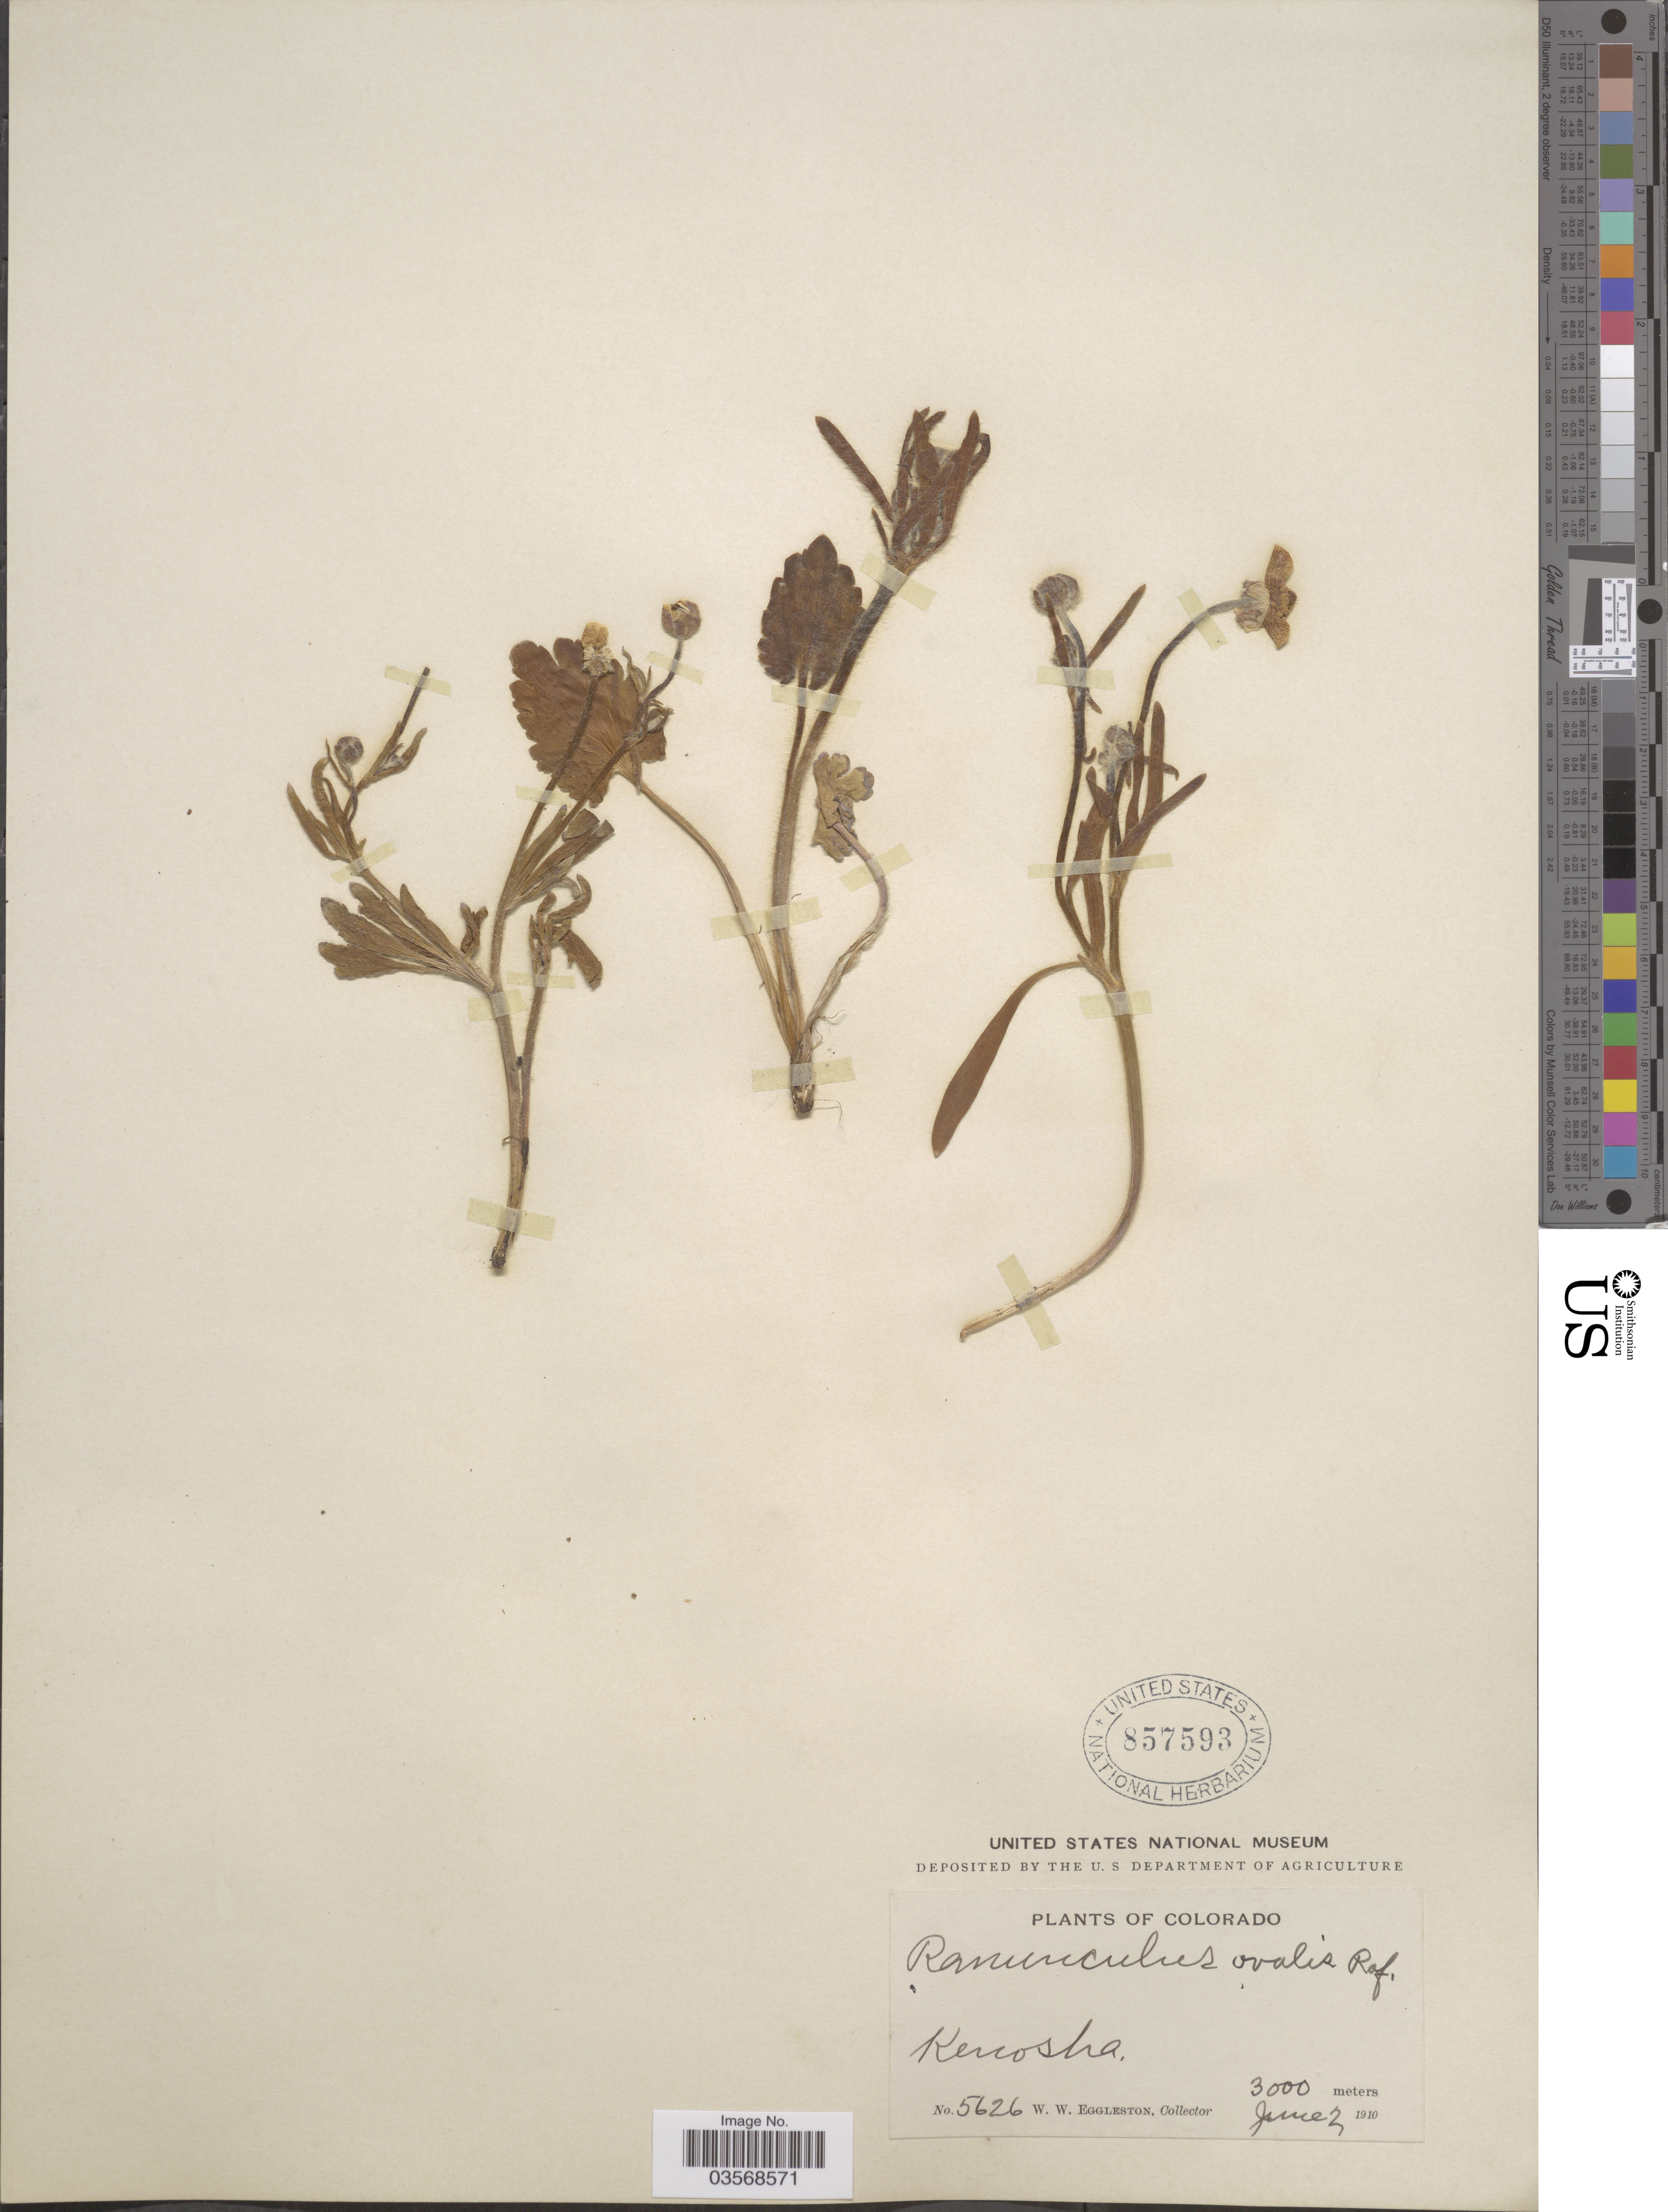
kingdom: Plantae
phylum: Tracheophyta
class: Magnoliopsida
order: Ranunculales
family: Ranunculaceae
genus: Ranunculus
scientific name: Ranunculus ovalis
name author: Raf.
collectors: W. W. Eggleston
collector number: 5626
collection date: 1910-06-02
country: United States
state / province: Colorado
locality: Kenosha.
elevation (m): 3000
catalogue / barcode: US 857593